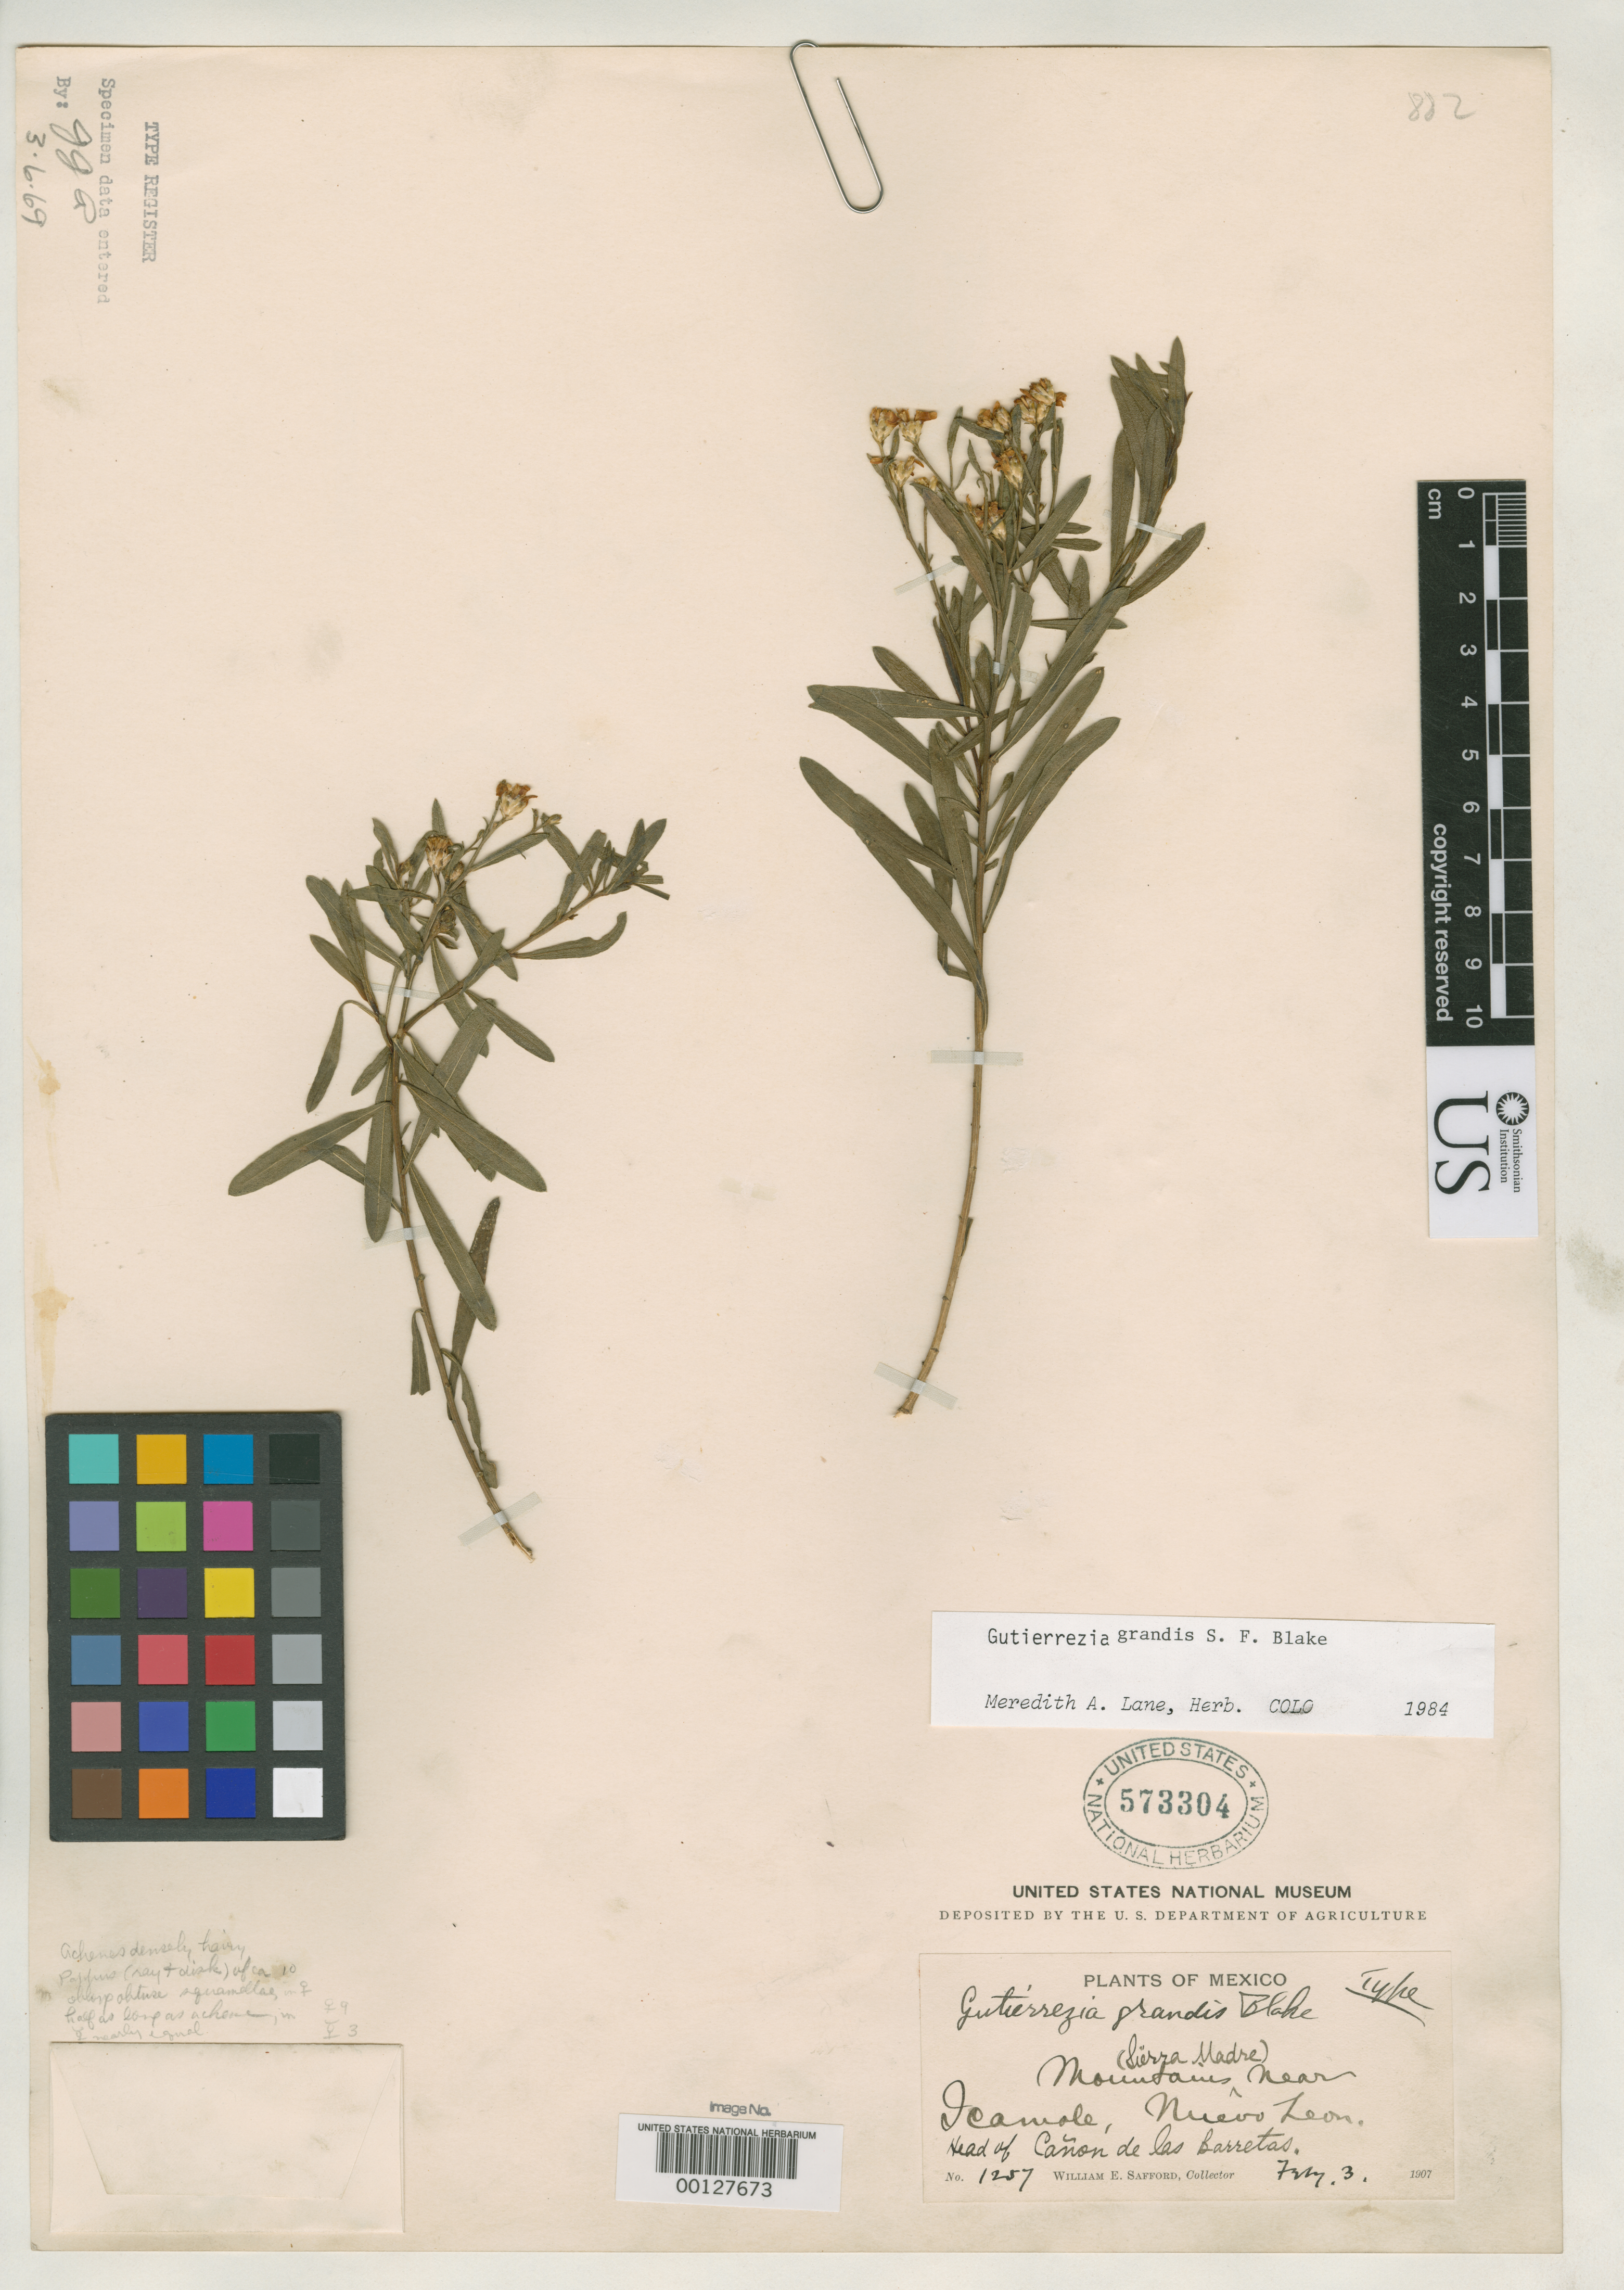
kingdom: Plantae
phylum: Tracheophyta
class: Magnoliopsida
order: Asterales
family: Asteraceae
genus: Gutierrezia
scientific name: Gutierrezia grandis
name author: S.F. Blake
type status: Holotype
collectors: W. E. Safford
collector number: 1257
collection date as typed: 03 Feb 1907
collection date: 1907-02-03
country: Mexico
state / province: Nuevo León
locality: Icamole, Sierra Madre, Canon de las Burretas.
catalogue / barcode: US 573304